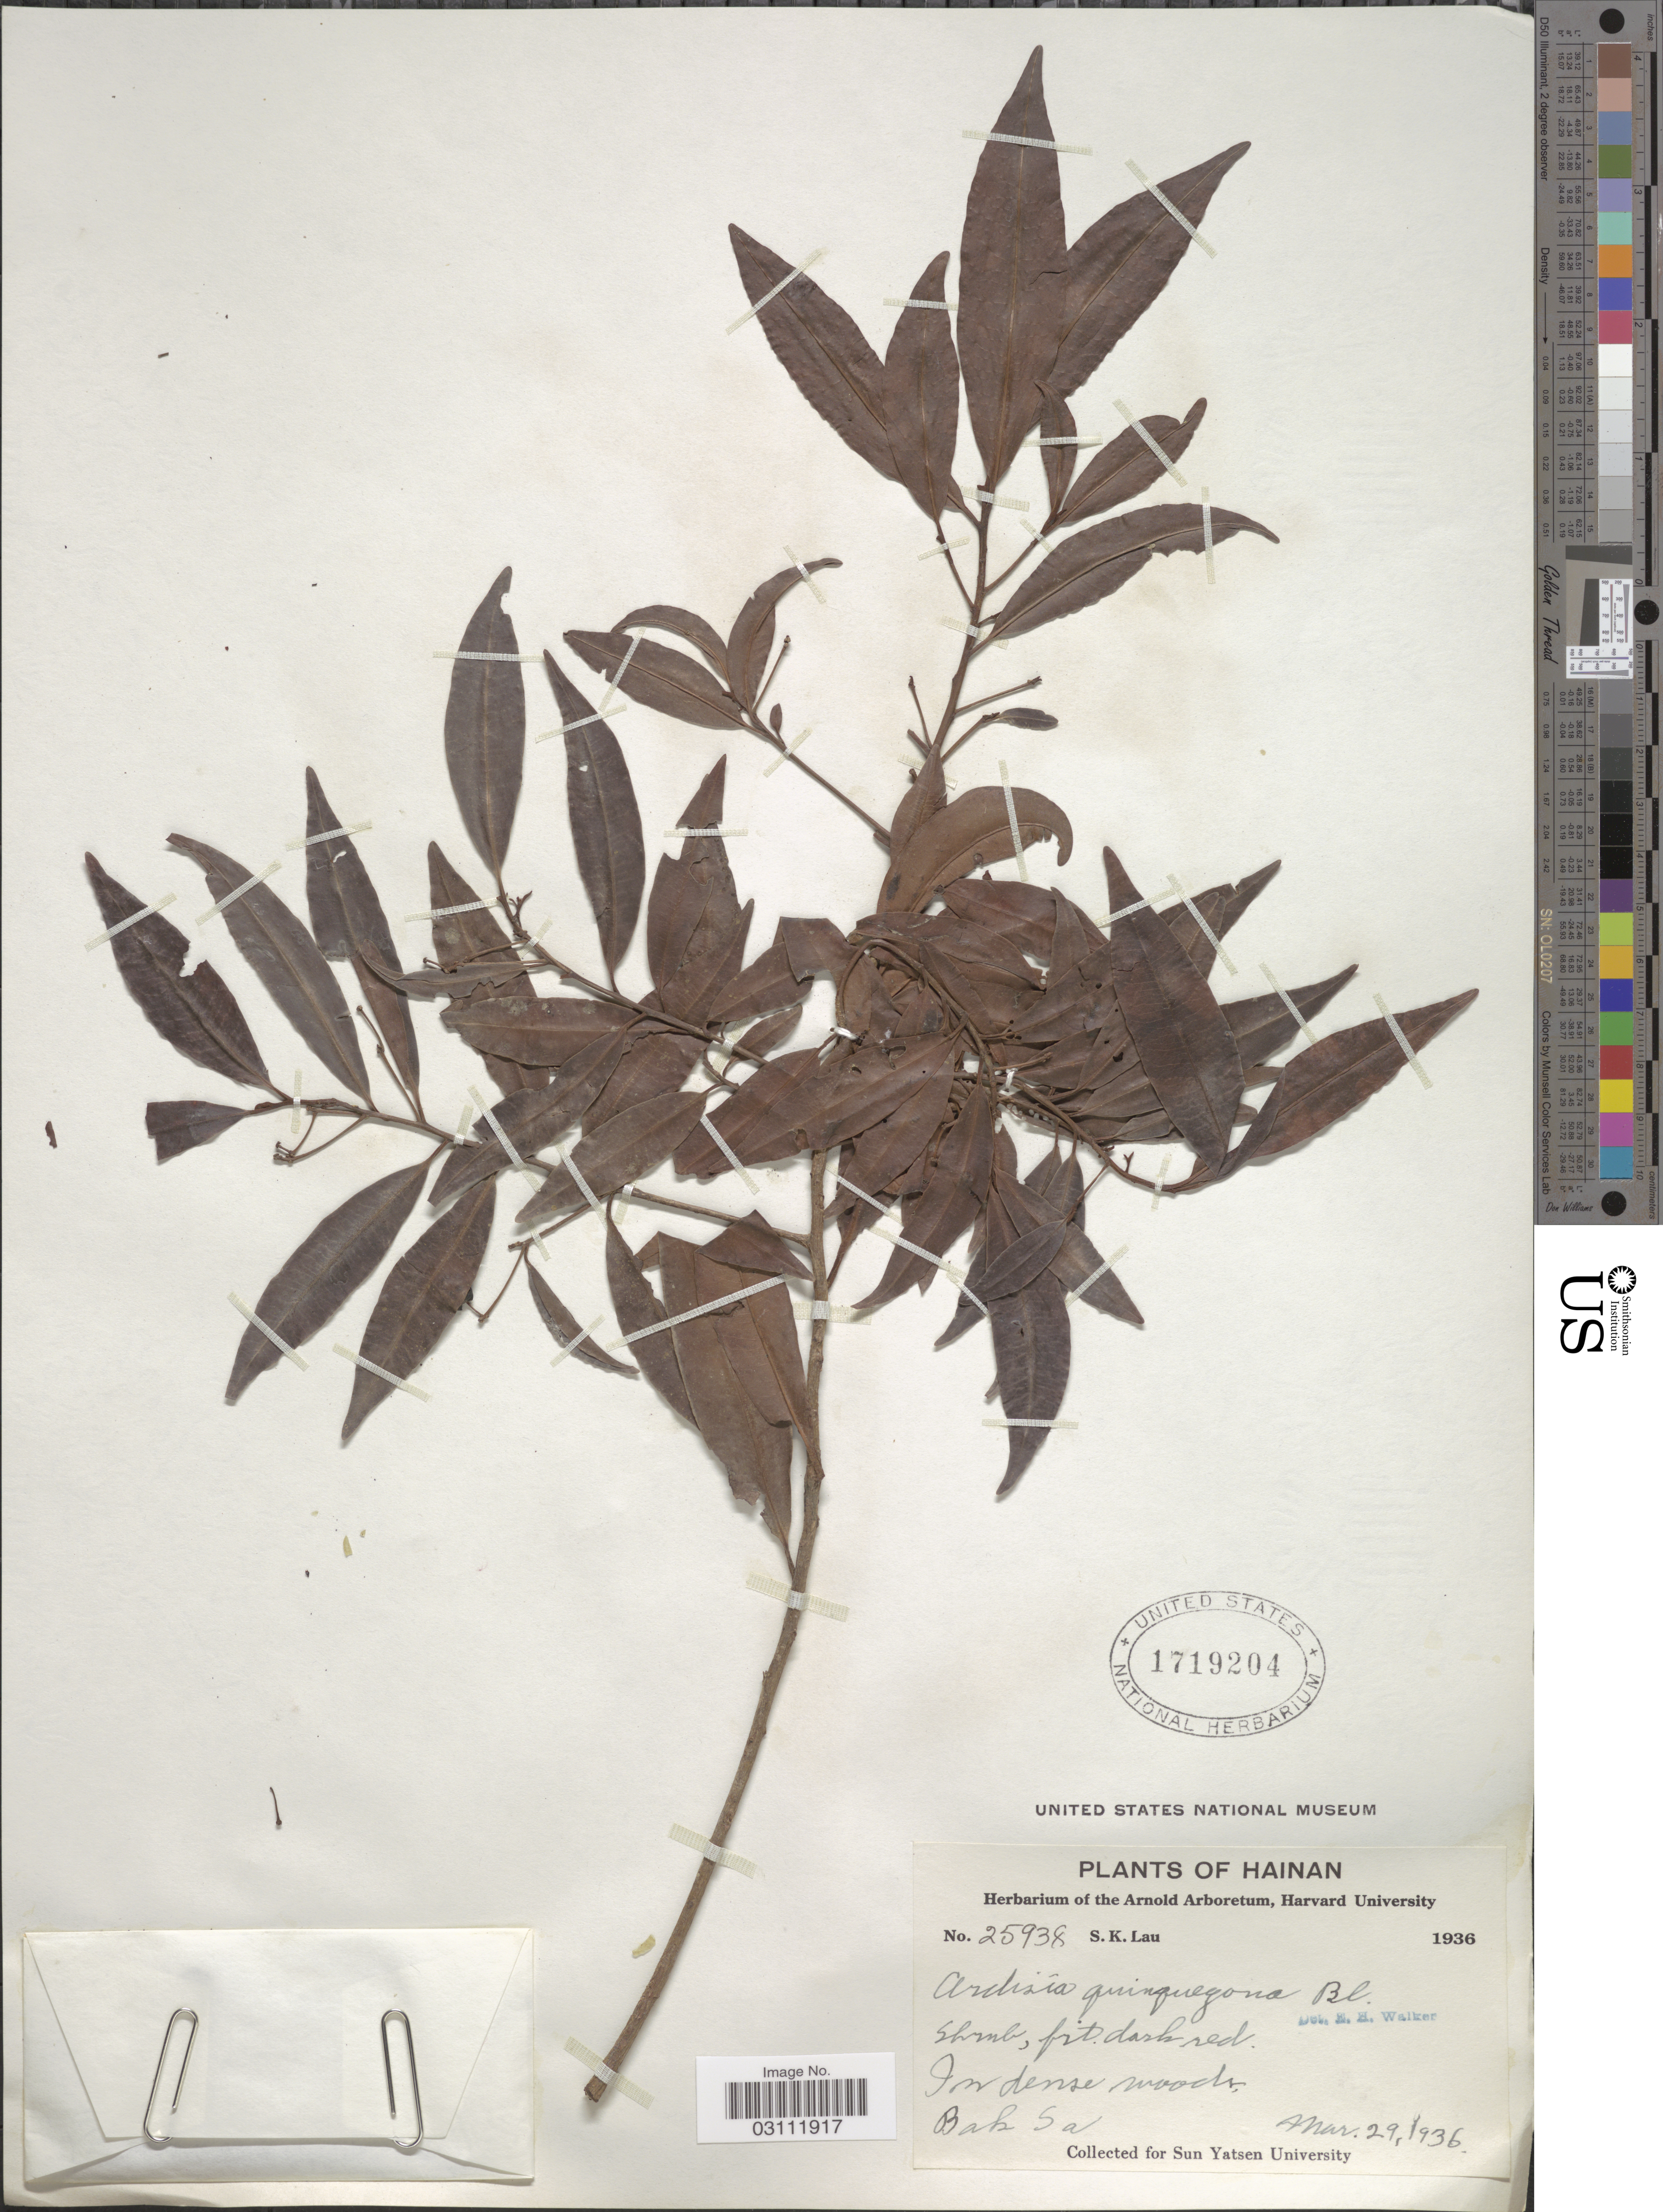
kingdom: Plantae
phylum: Tracheophyta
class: Magnoliopsida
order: Ericales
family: Primulaceae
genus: Ardisia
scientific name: Ardisia quinquegona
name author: Blume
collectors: S. K. Lau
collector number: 25938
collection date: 1936-03-27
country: China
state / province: Hainan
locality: Bak Sa.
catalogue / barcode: US 1719204